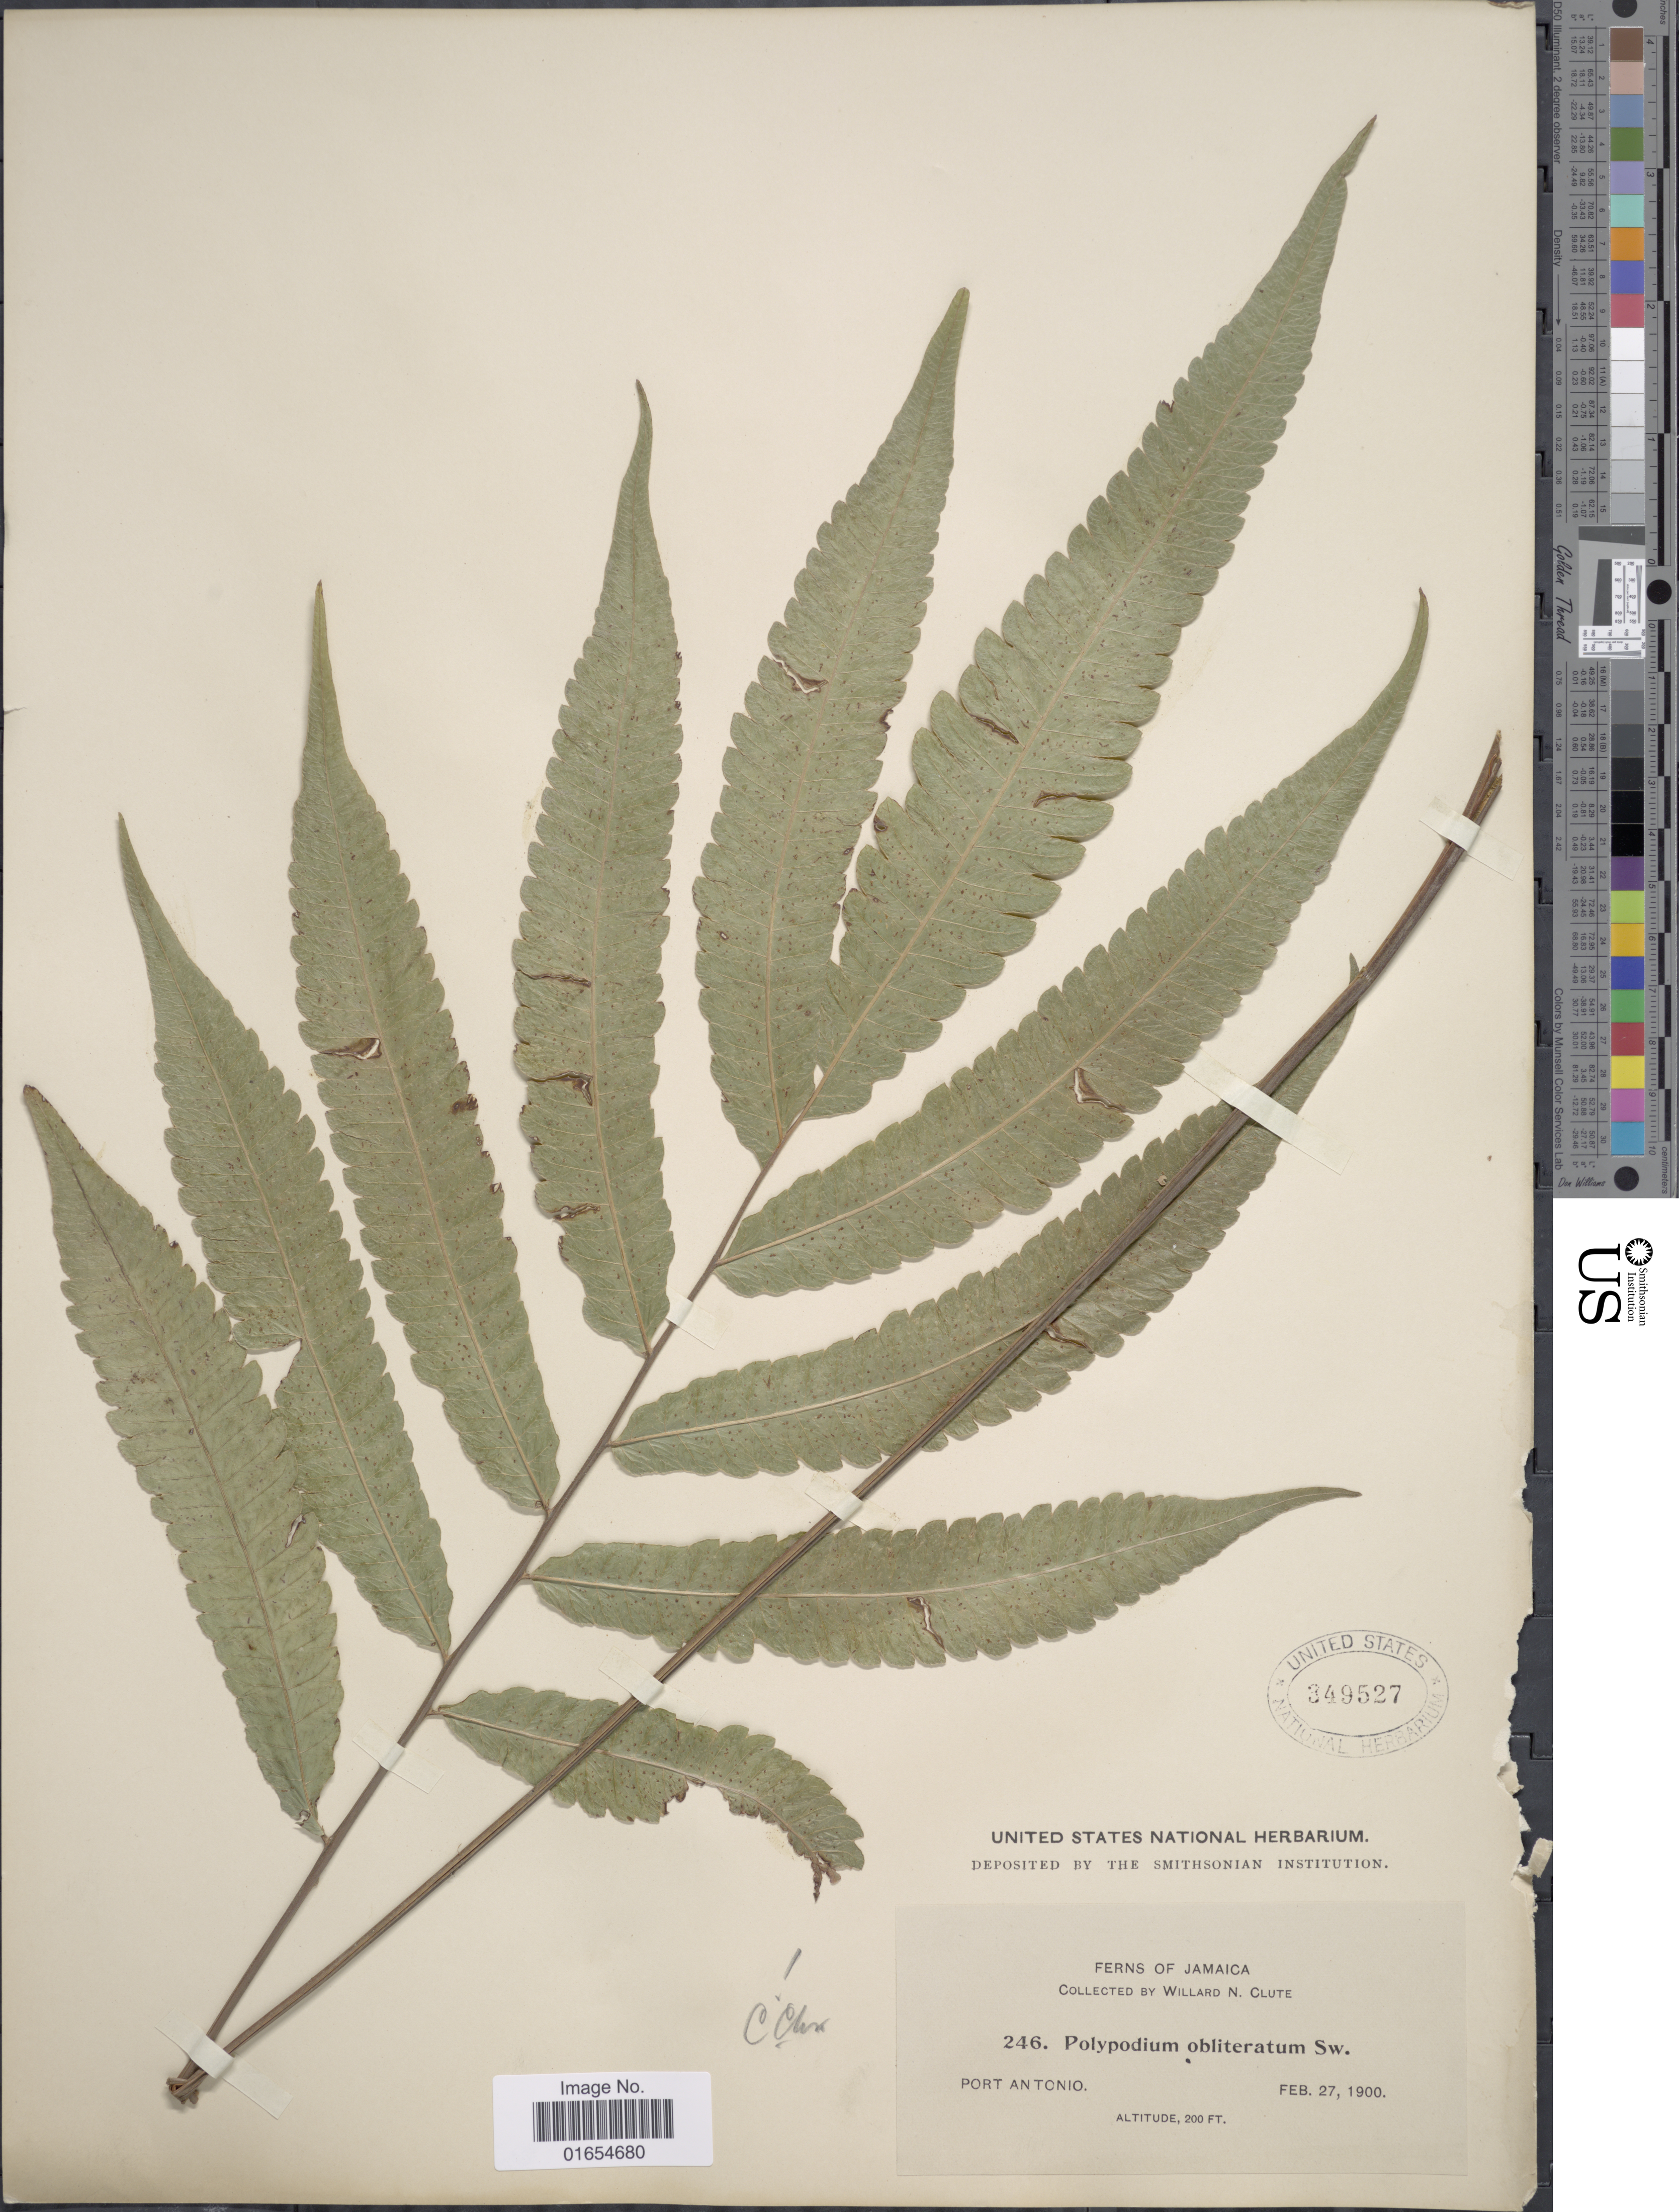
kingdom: Plantae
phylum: Tracheophyta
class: Polypodiopsida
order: Polypodiales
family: Thelypteridaceae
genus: Goniopteris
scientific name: Goniopteris obliterata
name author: (Sw.) C. Presl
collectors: W. N. Clute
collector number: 246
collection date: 1900-02-27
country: Jamaica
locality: Port Antonio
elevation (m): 61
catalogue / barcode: US 349527